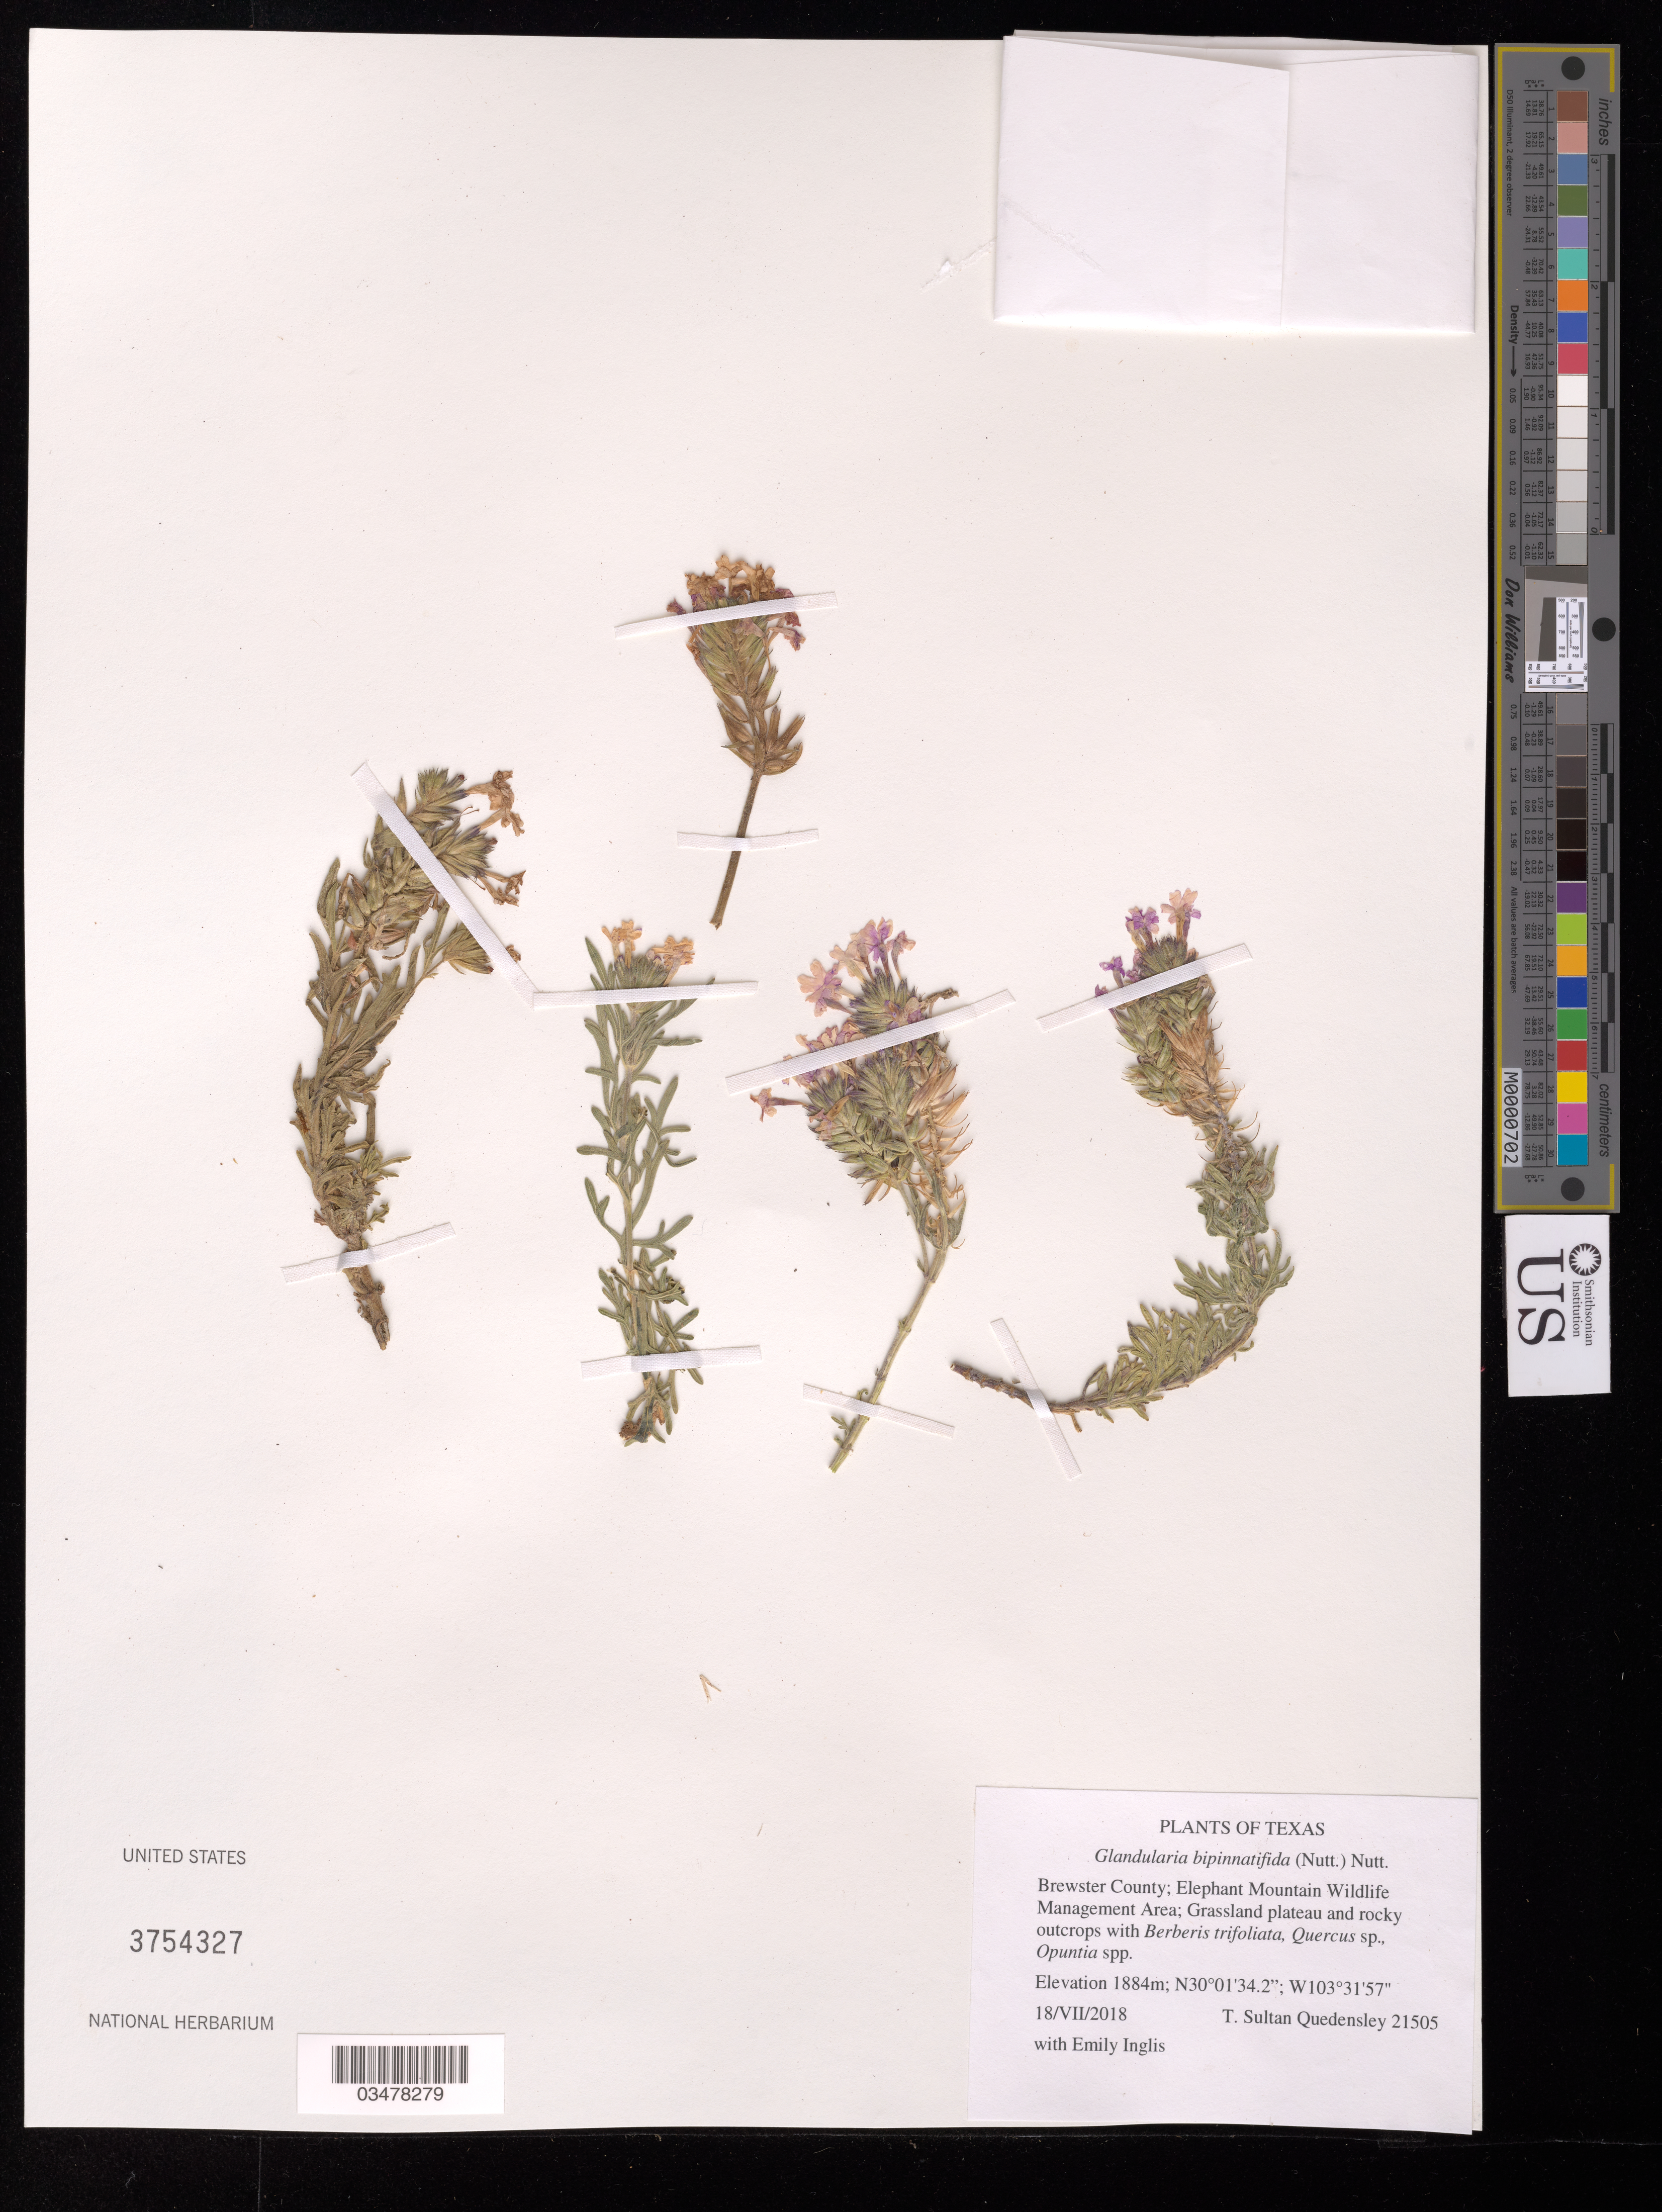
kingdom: Plantae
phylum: Tracheophyta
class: Magnoliopsida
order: Lamiales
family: Verbenaceae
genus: Glandularia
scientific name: Glandularia bipinnatifida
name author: Nutt.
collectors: T. S. Quedensley & E. Inglis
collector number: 21505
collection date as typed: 18 Jul 2018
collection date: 2018-07-18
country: United States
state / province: Texas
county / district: Brewster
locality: Elephant Mountain Wildlife Management Area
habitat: Grassland plateau and rocky outcrops. With Berberis trifoliata, Quercus sp., Opuntia sp.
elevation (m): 1884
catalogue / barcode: US 3754327